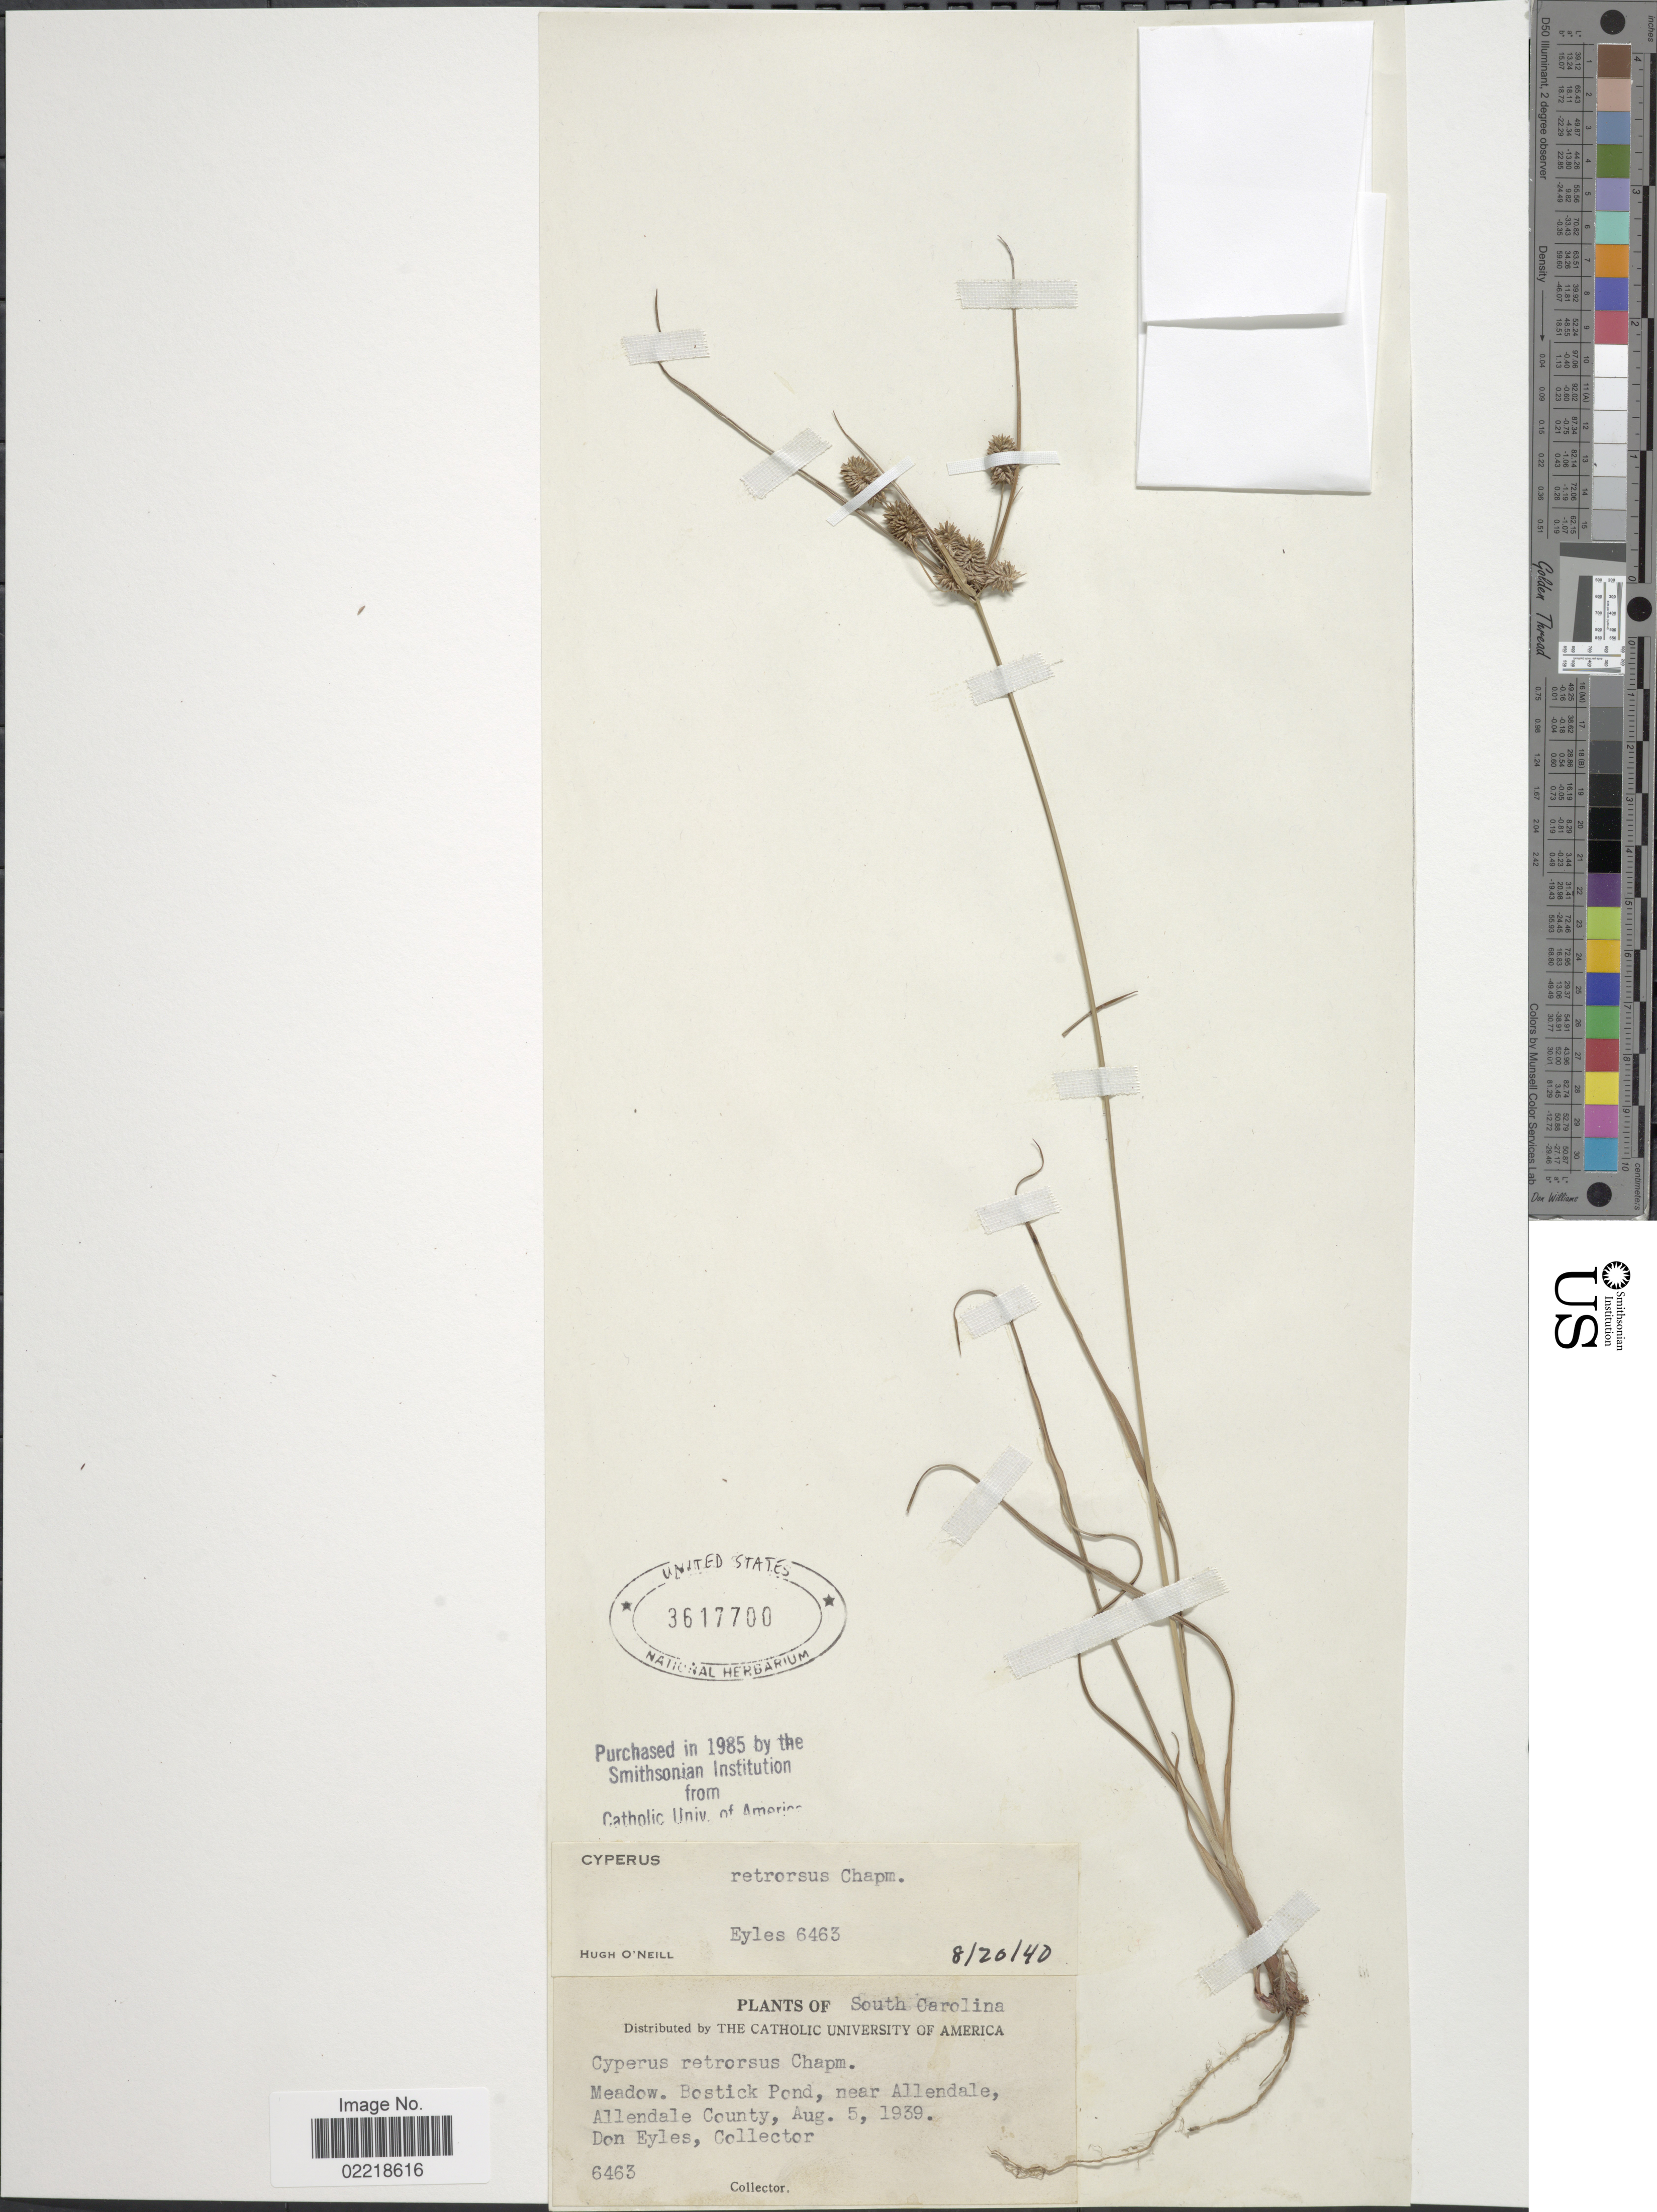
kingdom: Plantae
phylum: Tracheophyta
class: Liliopsida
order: Poales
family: Cyperaceae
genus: Cyperus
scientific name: Cyperus retrorsus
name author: Chapm.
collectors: D. Eyles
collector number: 6463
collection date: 1939-08-05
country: United States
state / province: South Carolina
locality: Meadow, Bostick Pond, near Allendale, Allendale County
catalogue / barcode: US 3617700